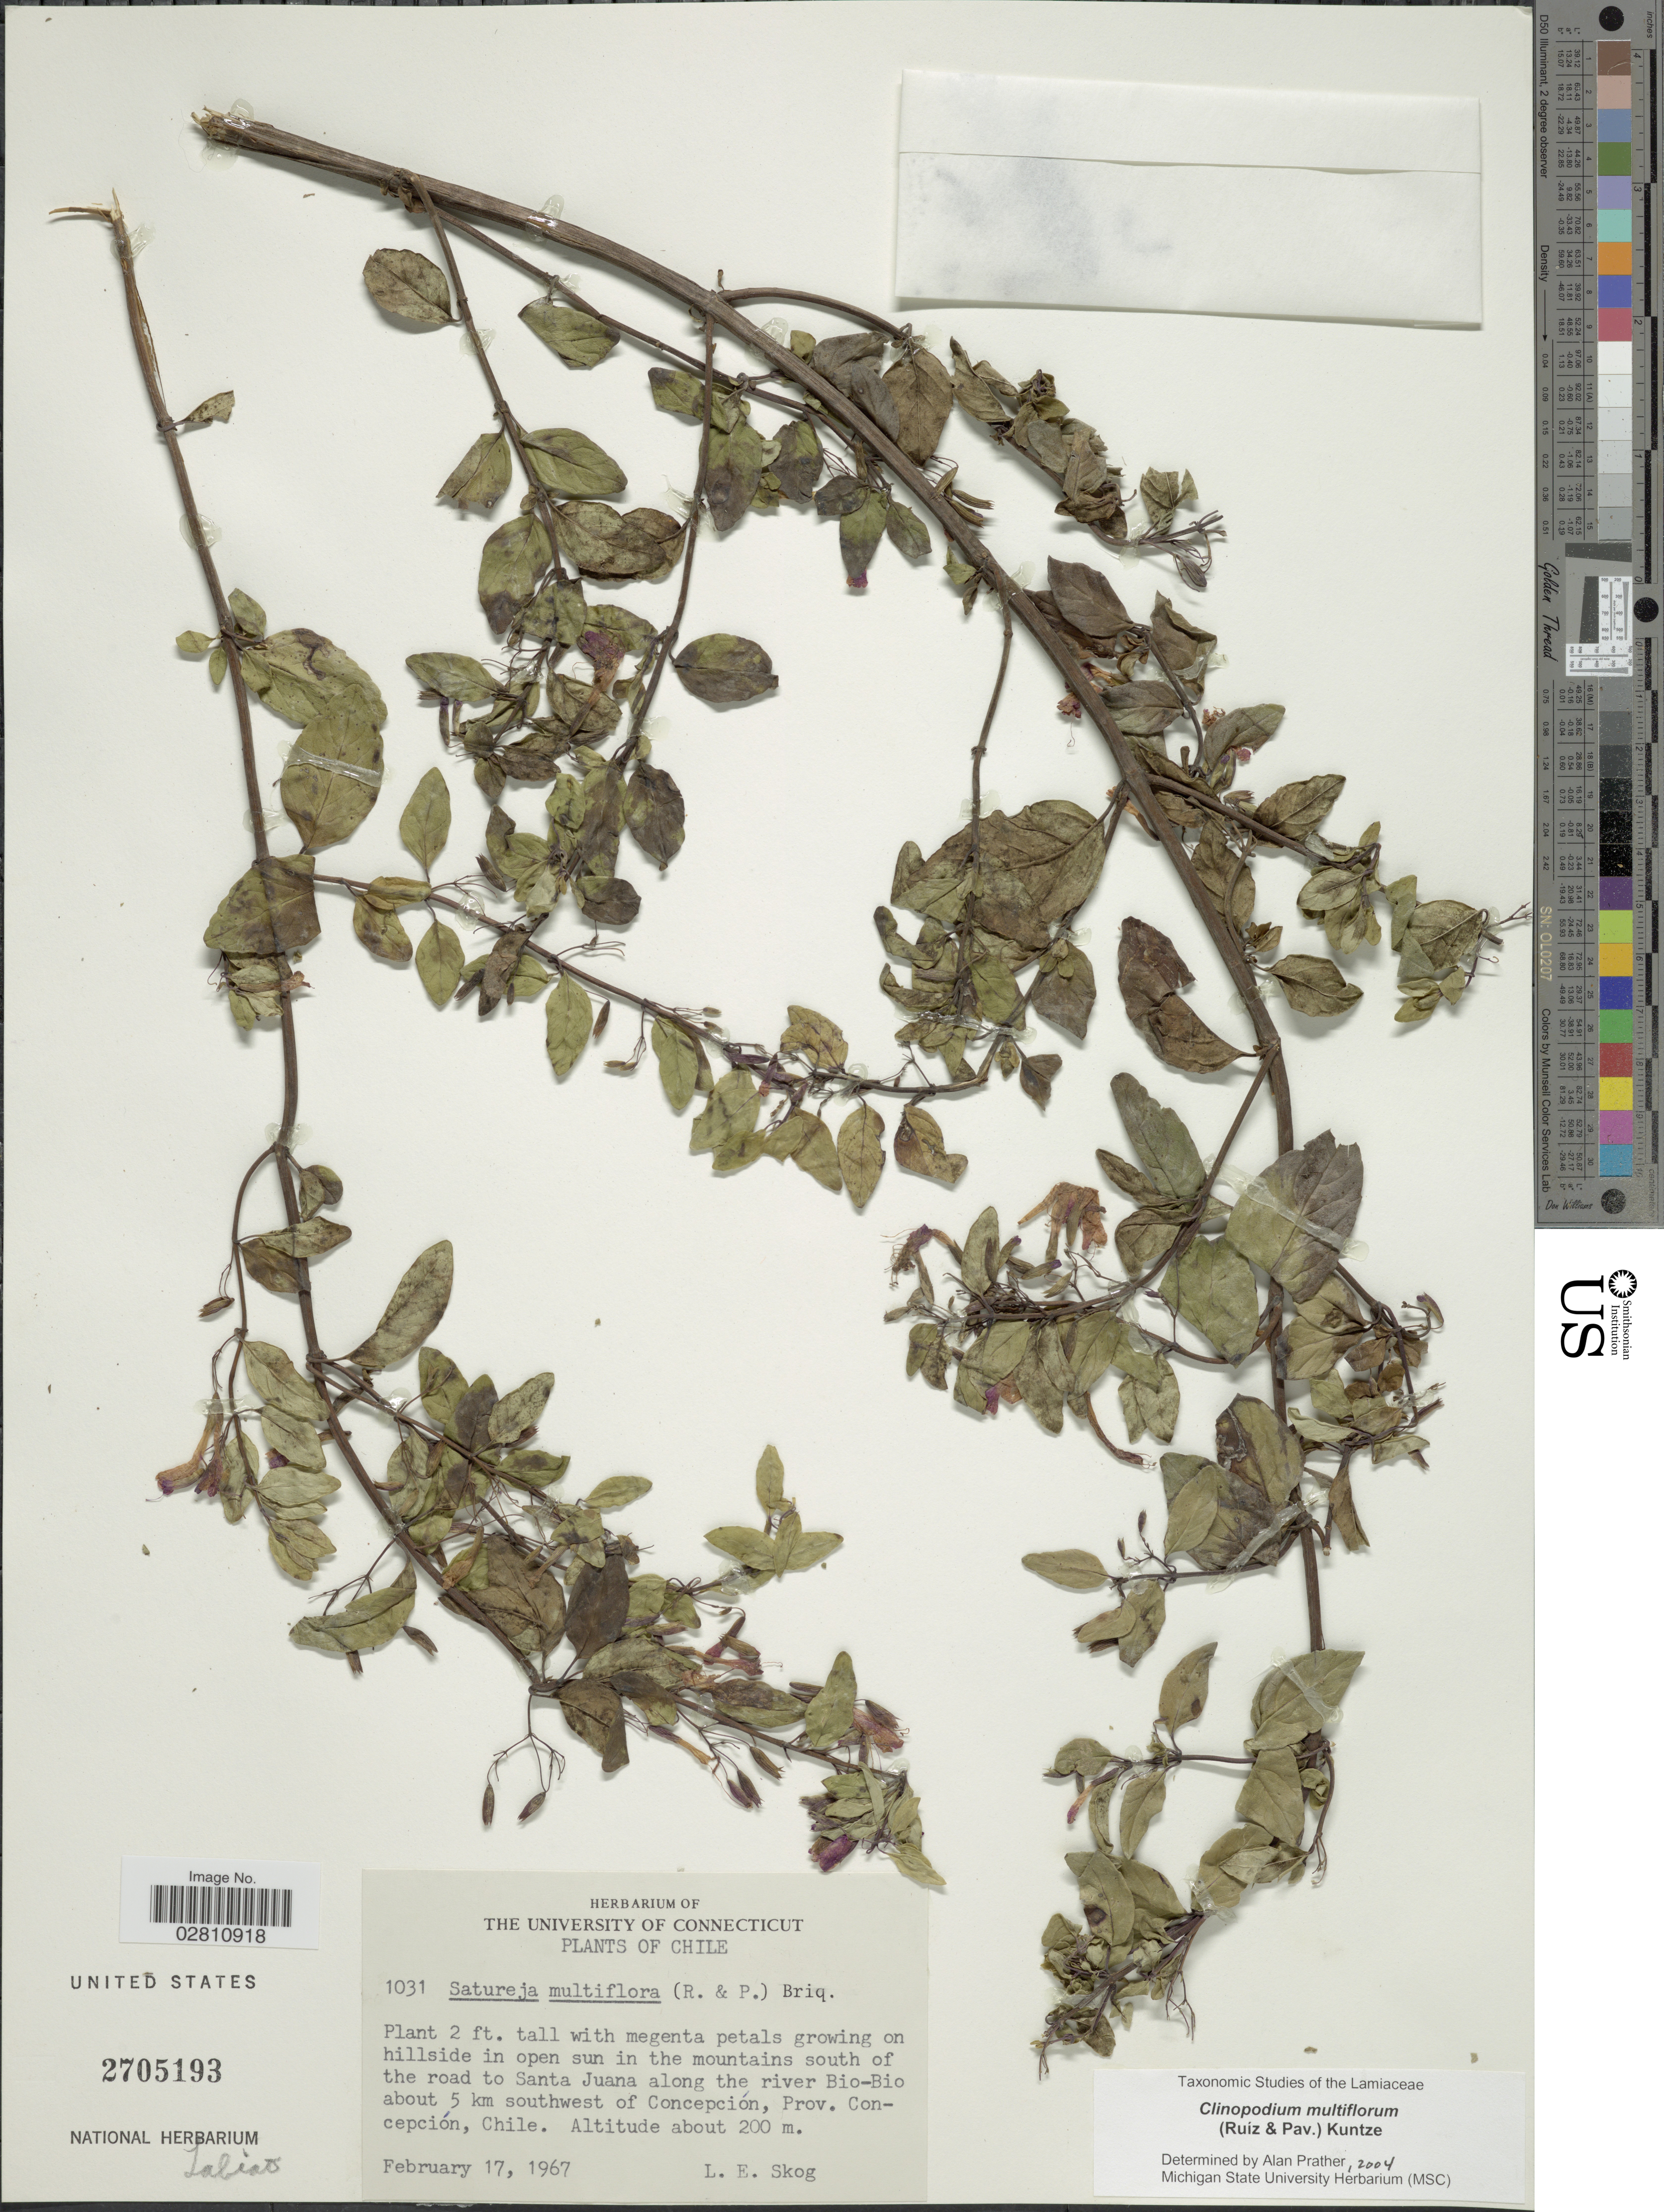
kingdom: Plantae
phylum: Tracheophyta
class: Magnoliopsida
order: Lamiales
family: Lamiaceae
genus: Clinopodium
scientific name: Clinopodium multiflorum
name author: (Ruiz & Pav.) Kuntze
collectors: L. E. Skog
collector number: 1031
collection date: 1967-02-17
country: Chile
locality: In the mountains south of the road to Santa Juana along the river Bio-Bio about 5 km southwest of Concepción, Prov. Concepción.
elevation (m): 200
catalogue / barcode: US 2705193